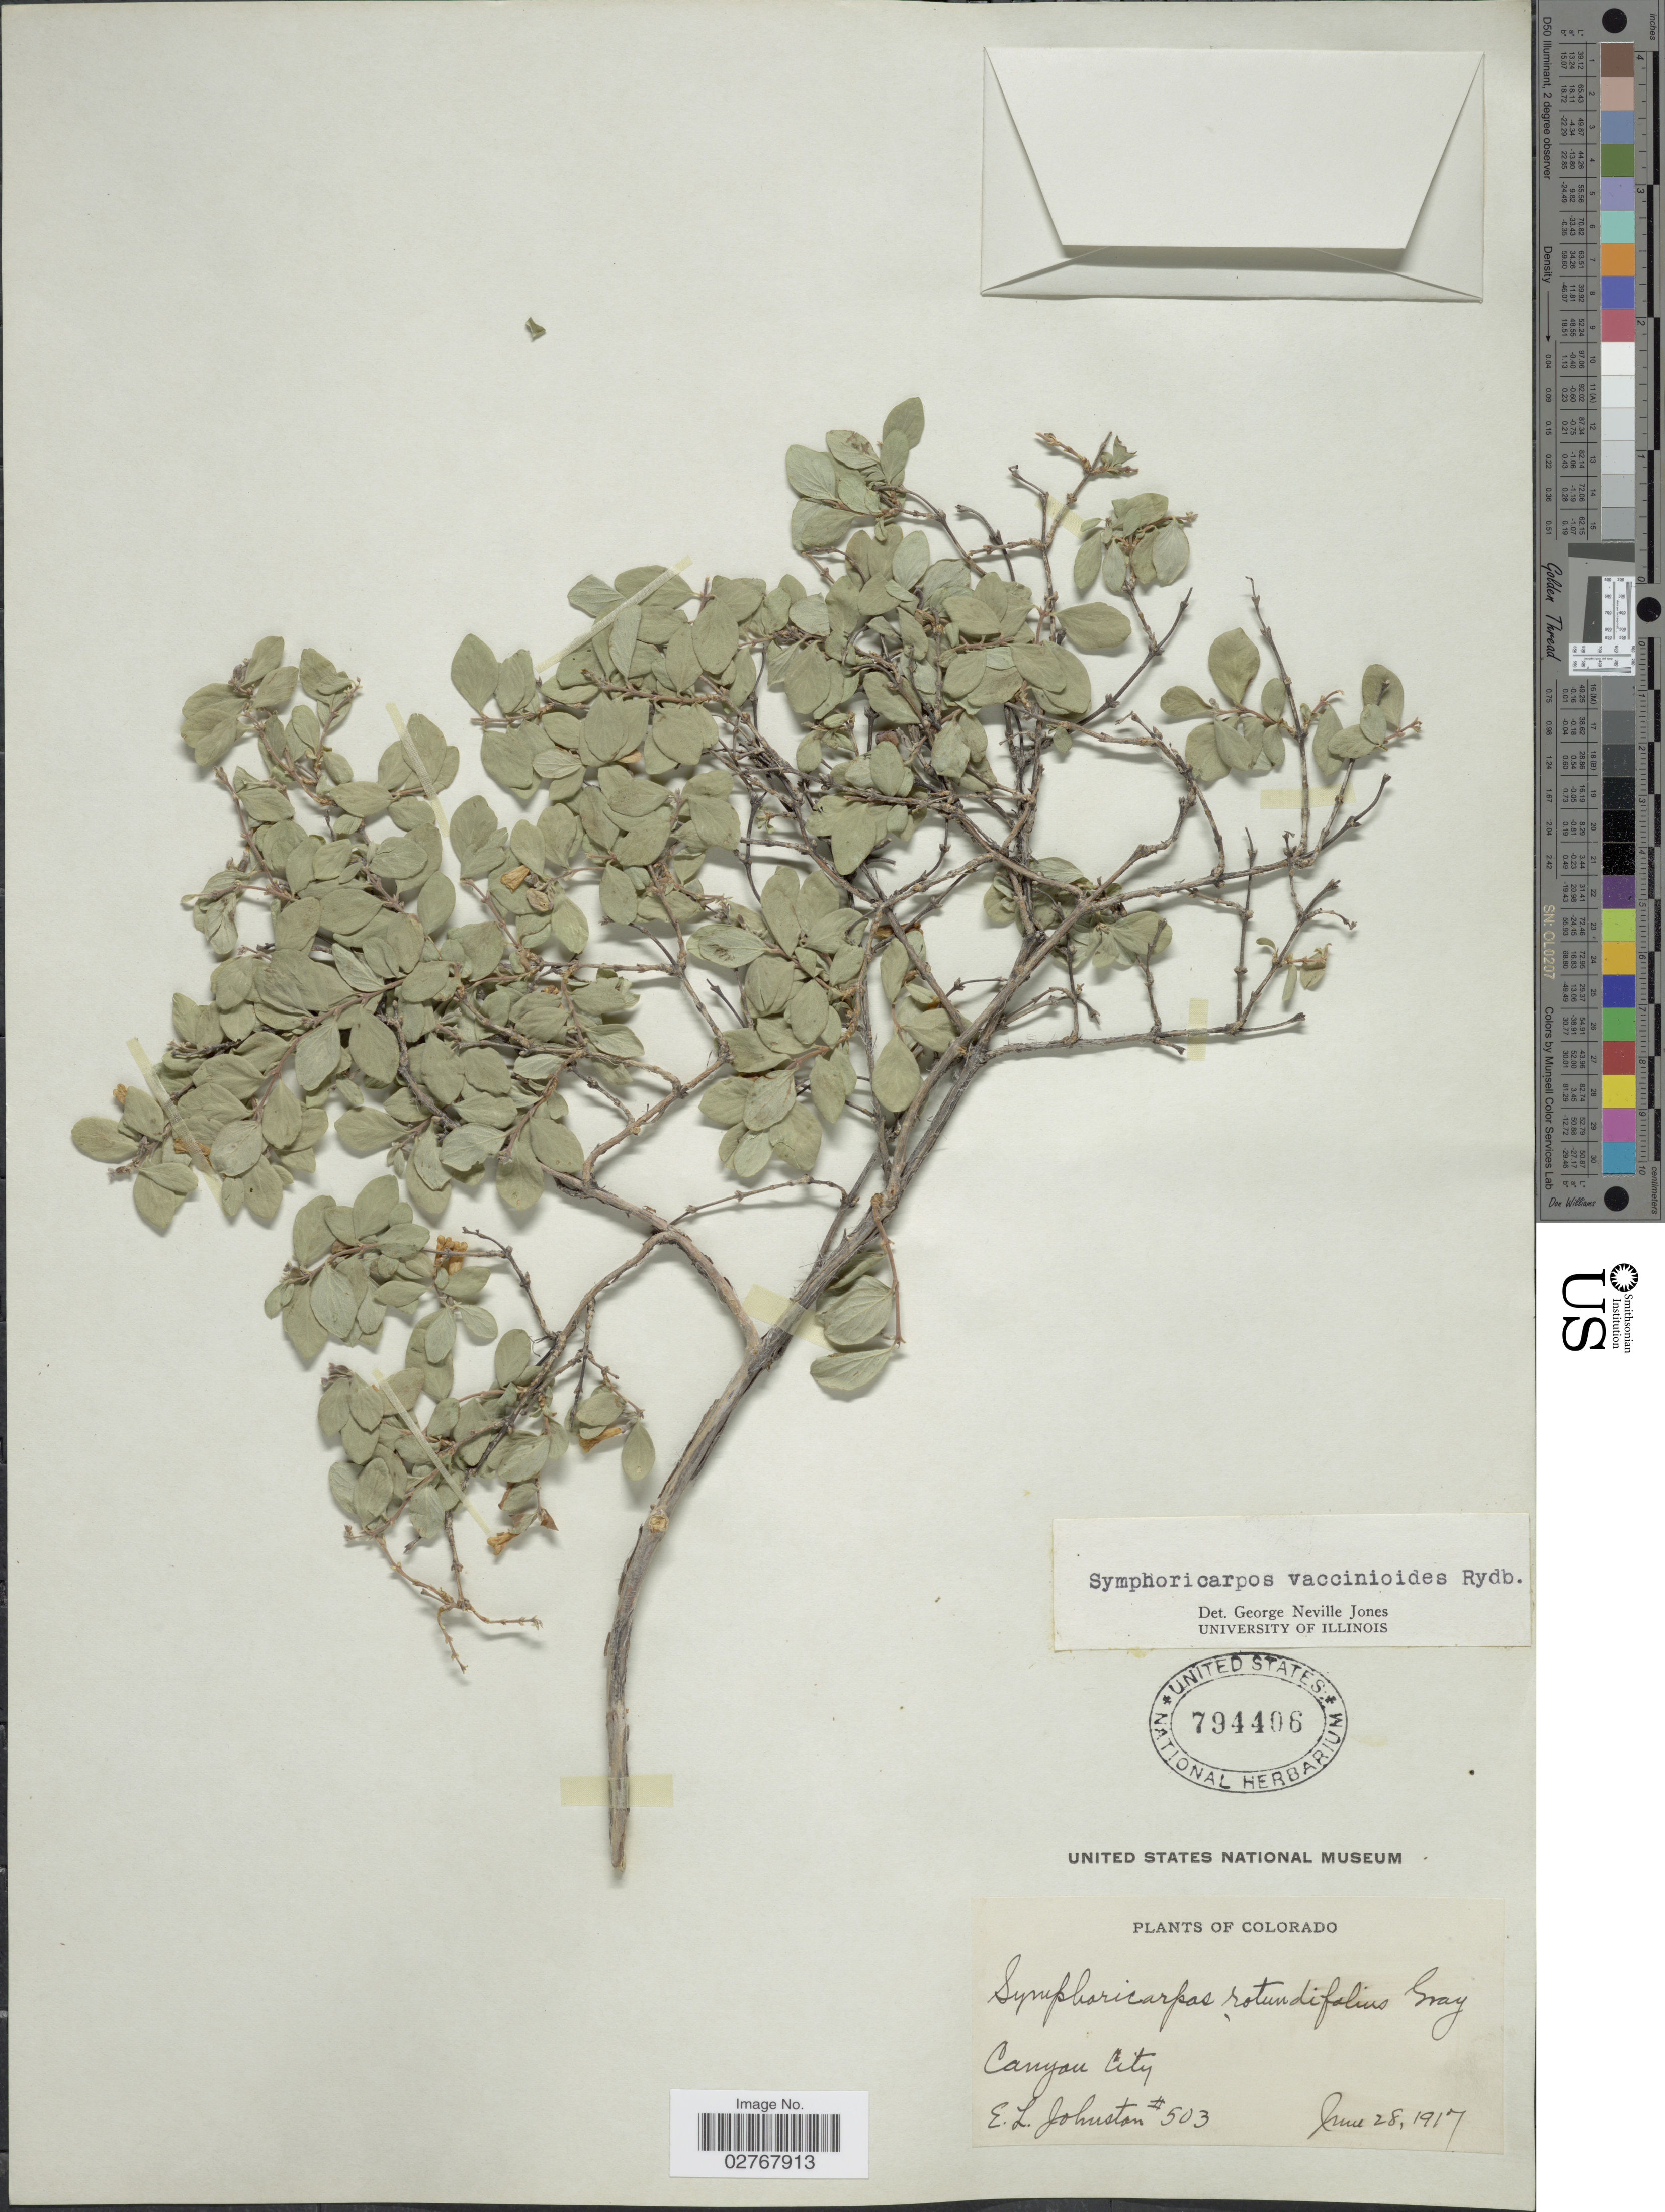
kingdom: Plantae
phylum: Tracheophyta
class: Magnoliopsida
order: Dipsacales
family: Caprifoliaceae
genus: Symphoricarpos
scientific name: Symphoricarpos vaccinioides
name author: Rydb.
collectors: E. L. Johnston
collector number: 503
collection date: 1917-06-28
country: United States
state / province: Colorado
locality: Canyon City.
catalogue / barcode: US 794406